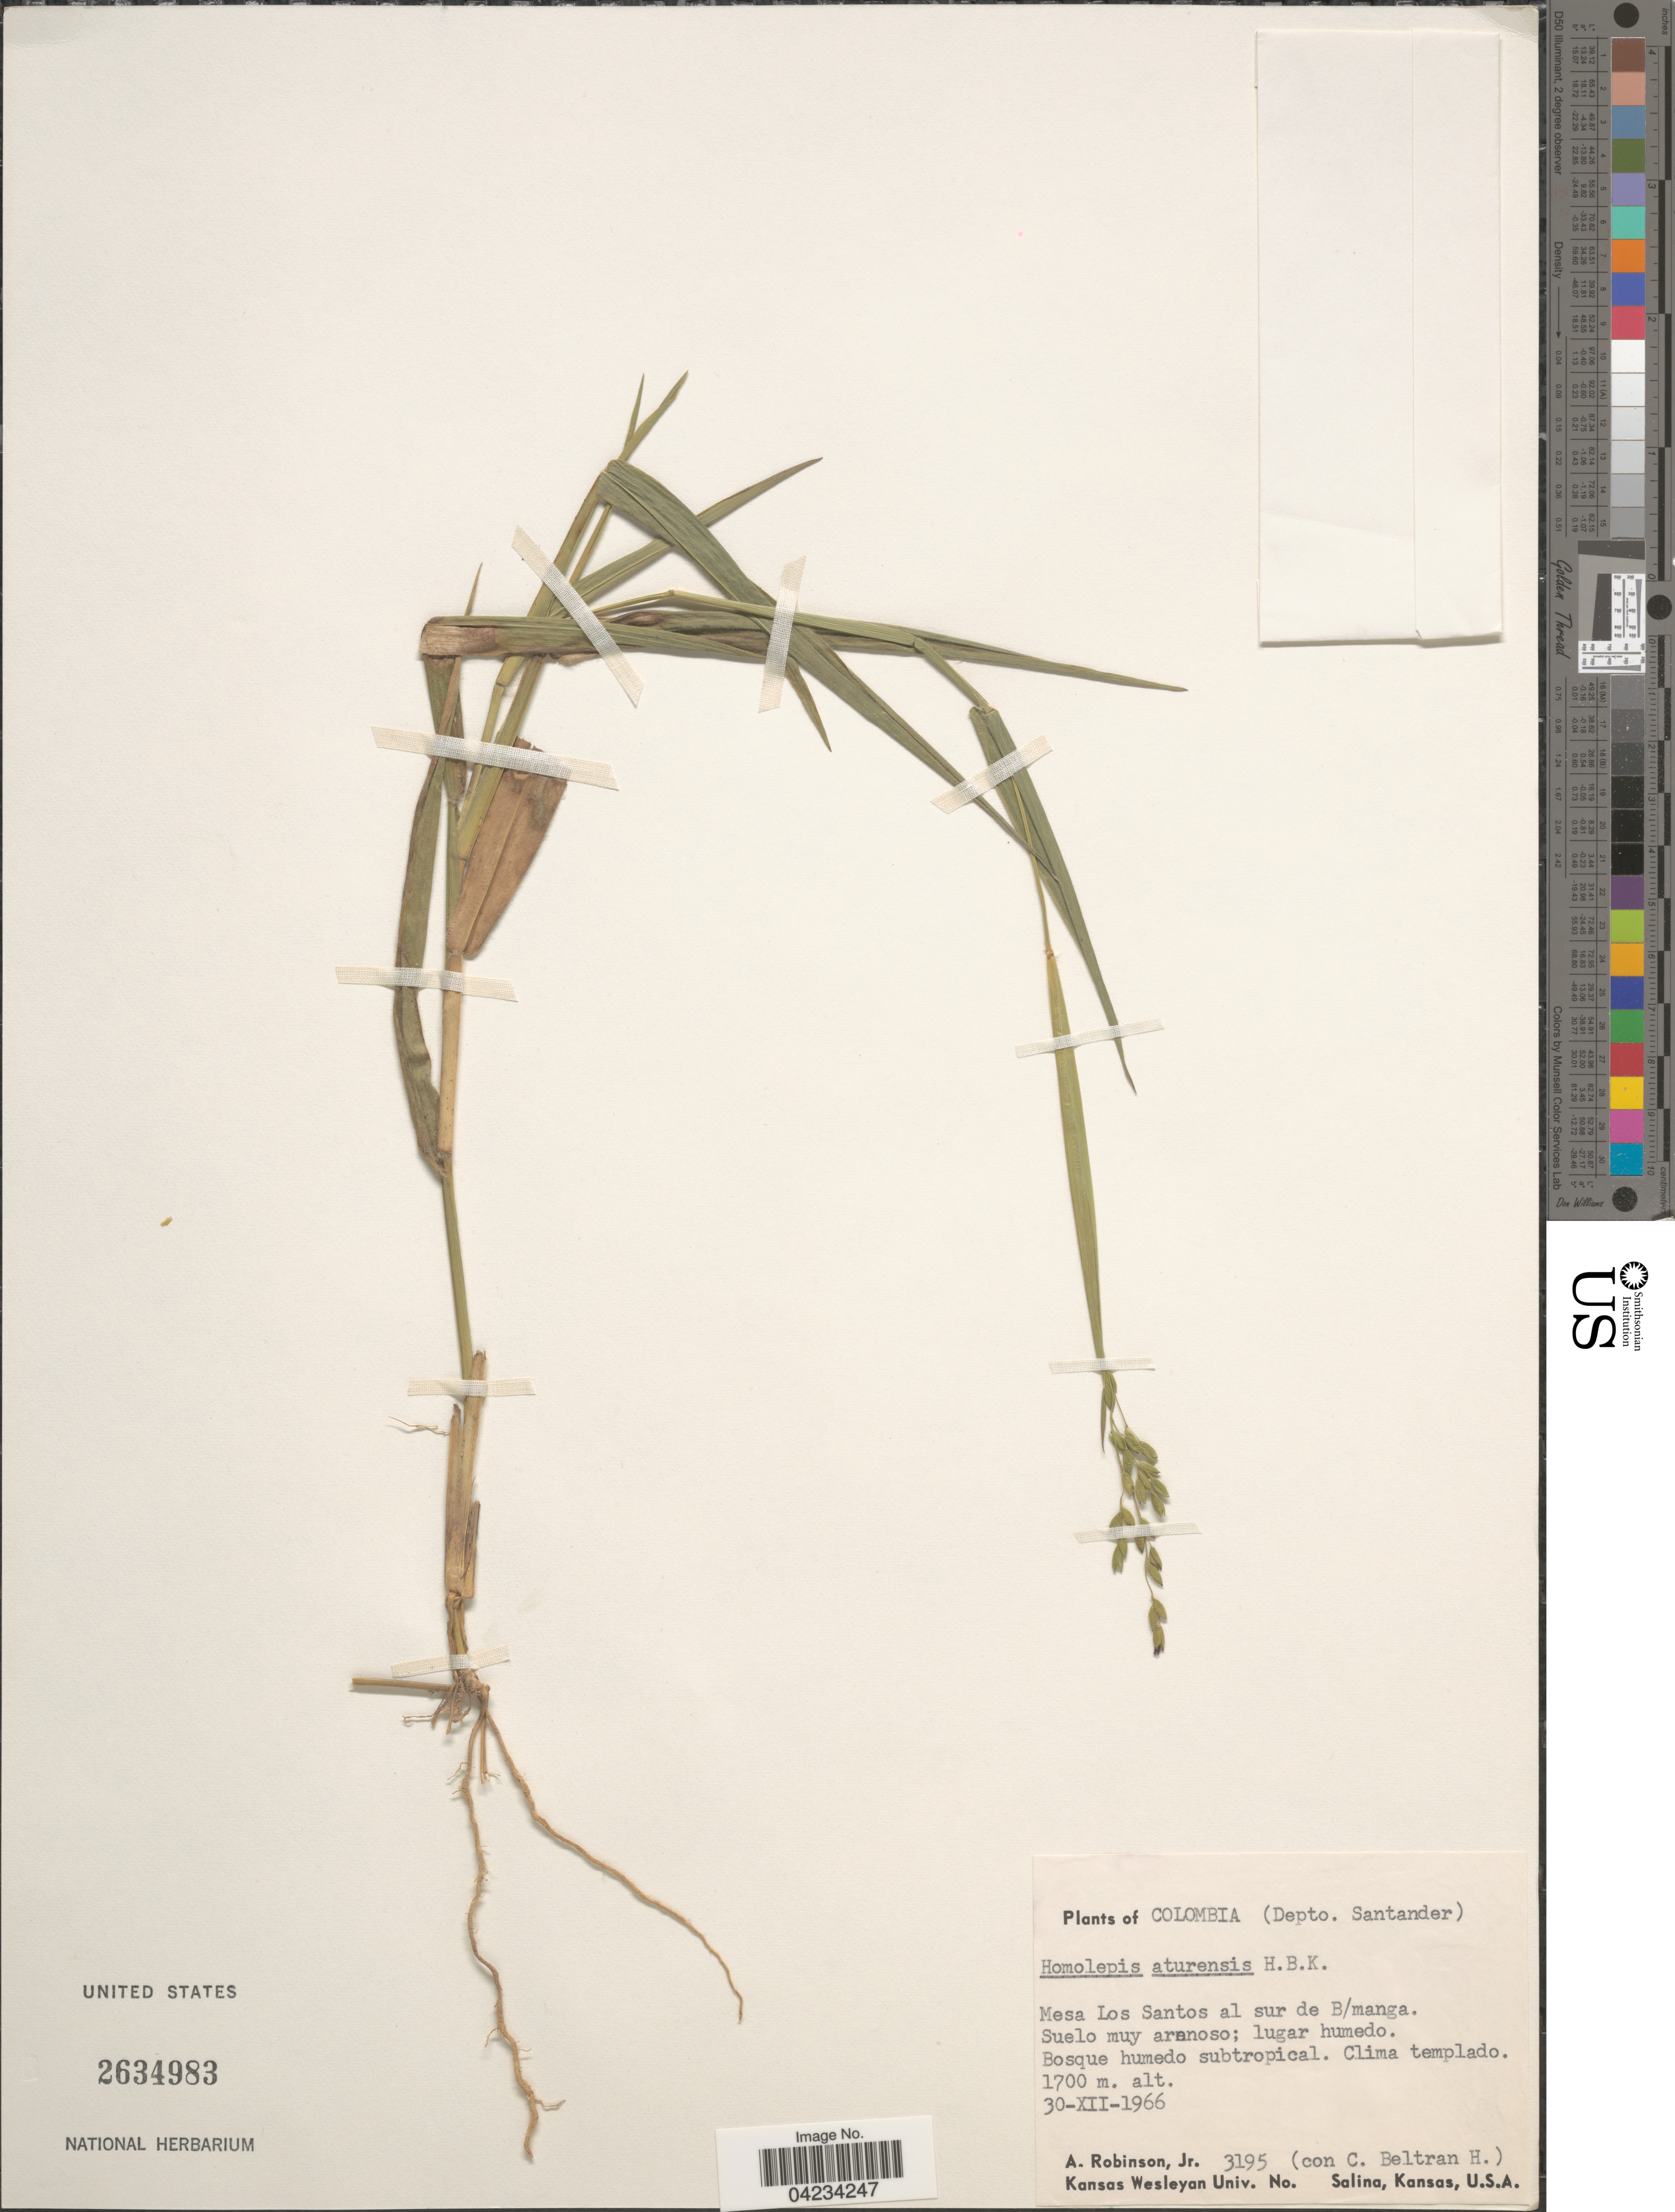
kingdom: Plantae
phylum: Tracheophyta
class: Liliopsida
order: Poales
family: Poaceae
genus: Homolepis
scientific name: Homolepis isocalycia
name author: (G. Mey.) Chase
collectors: A. Robinson Jr. & C. Beltran H.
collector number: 3195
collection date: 1966-12-30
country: Colombia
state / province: Santander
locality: Depto. Santander. Mesa Los Santos al sur de B/manga.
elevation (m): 1700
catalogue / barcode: US 2634983